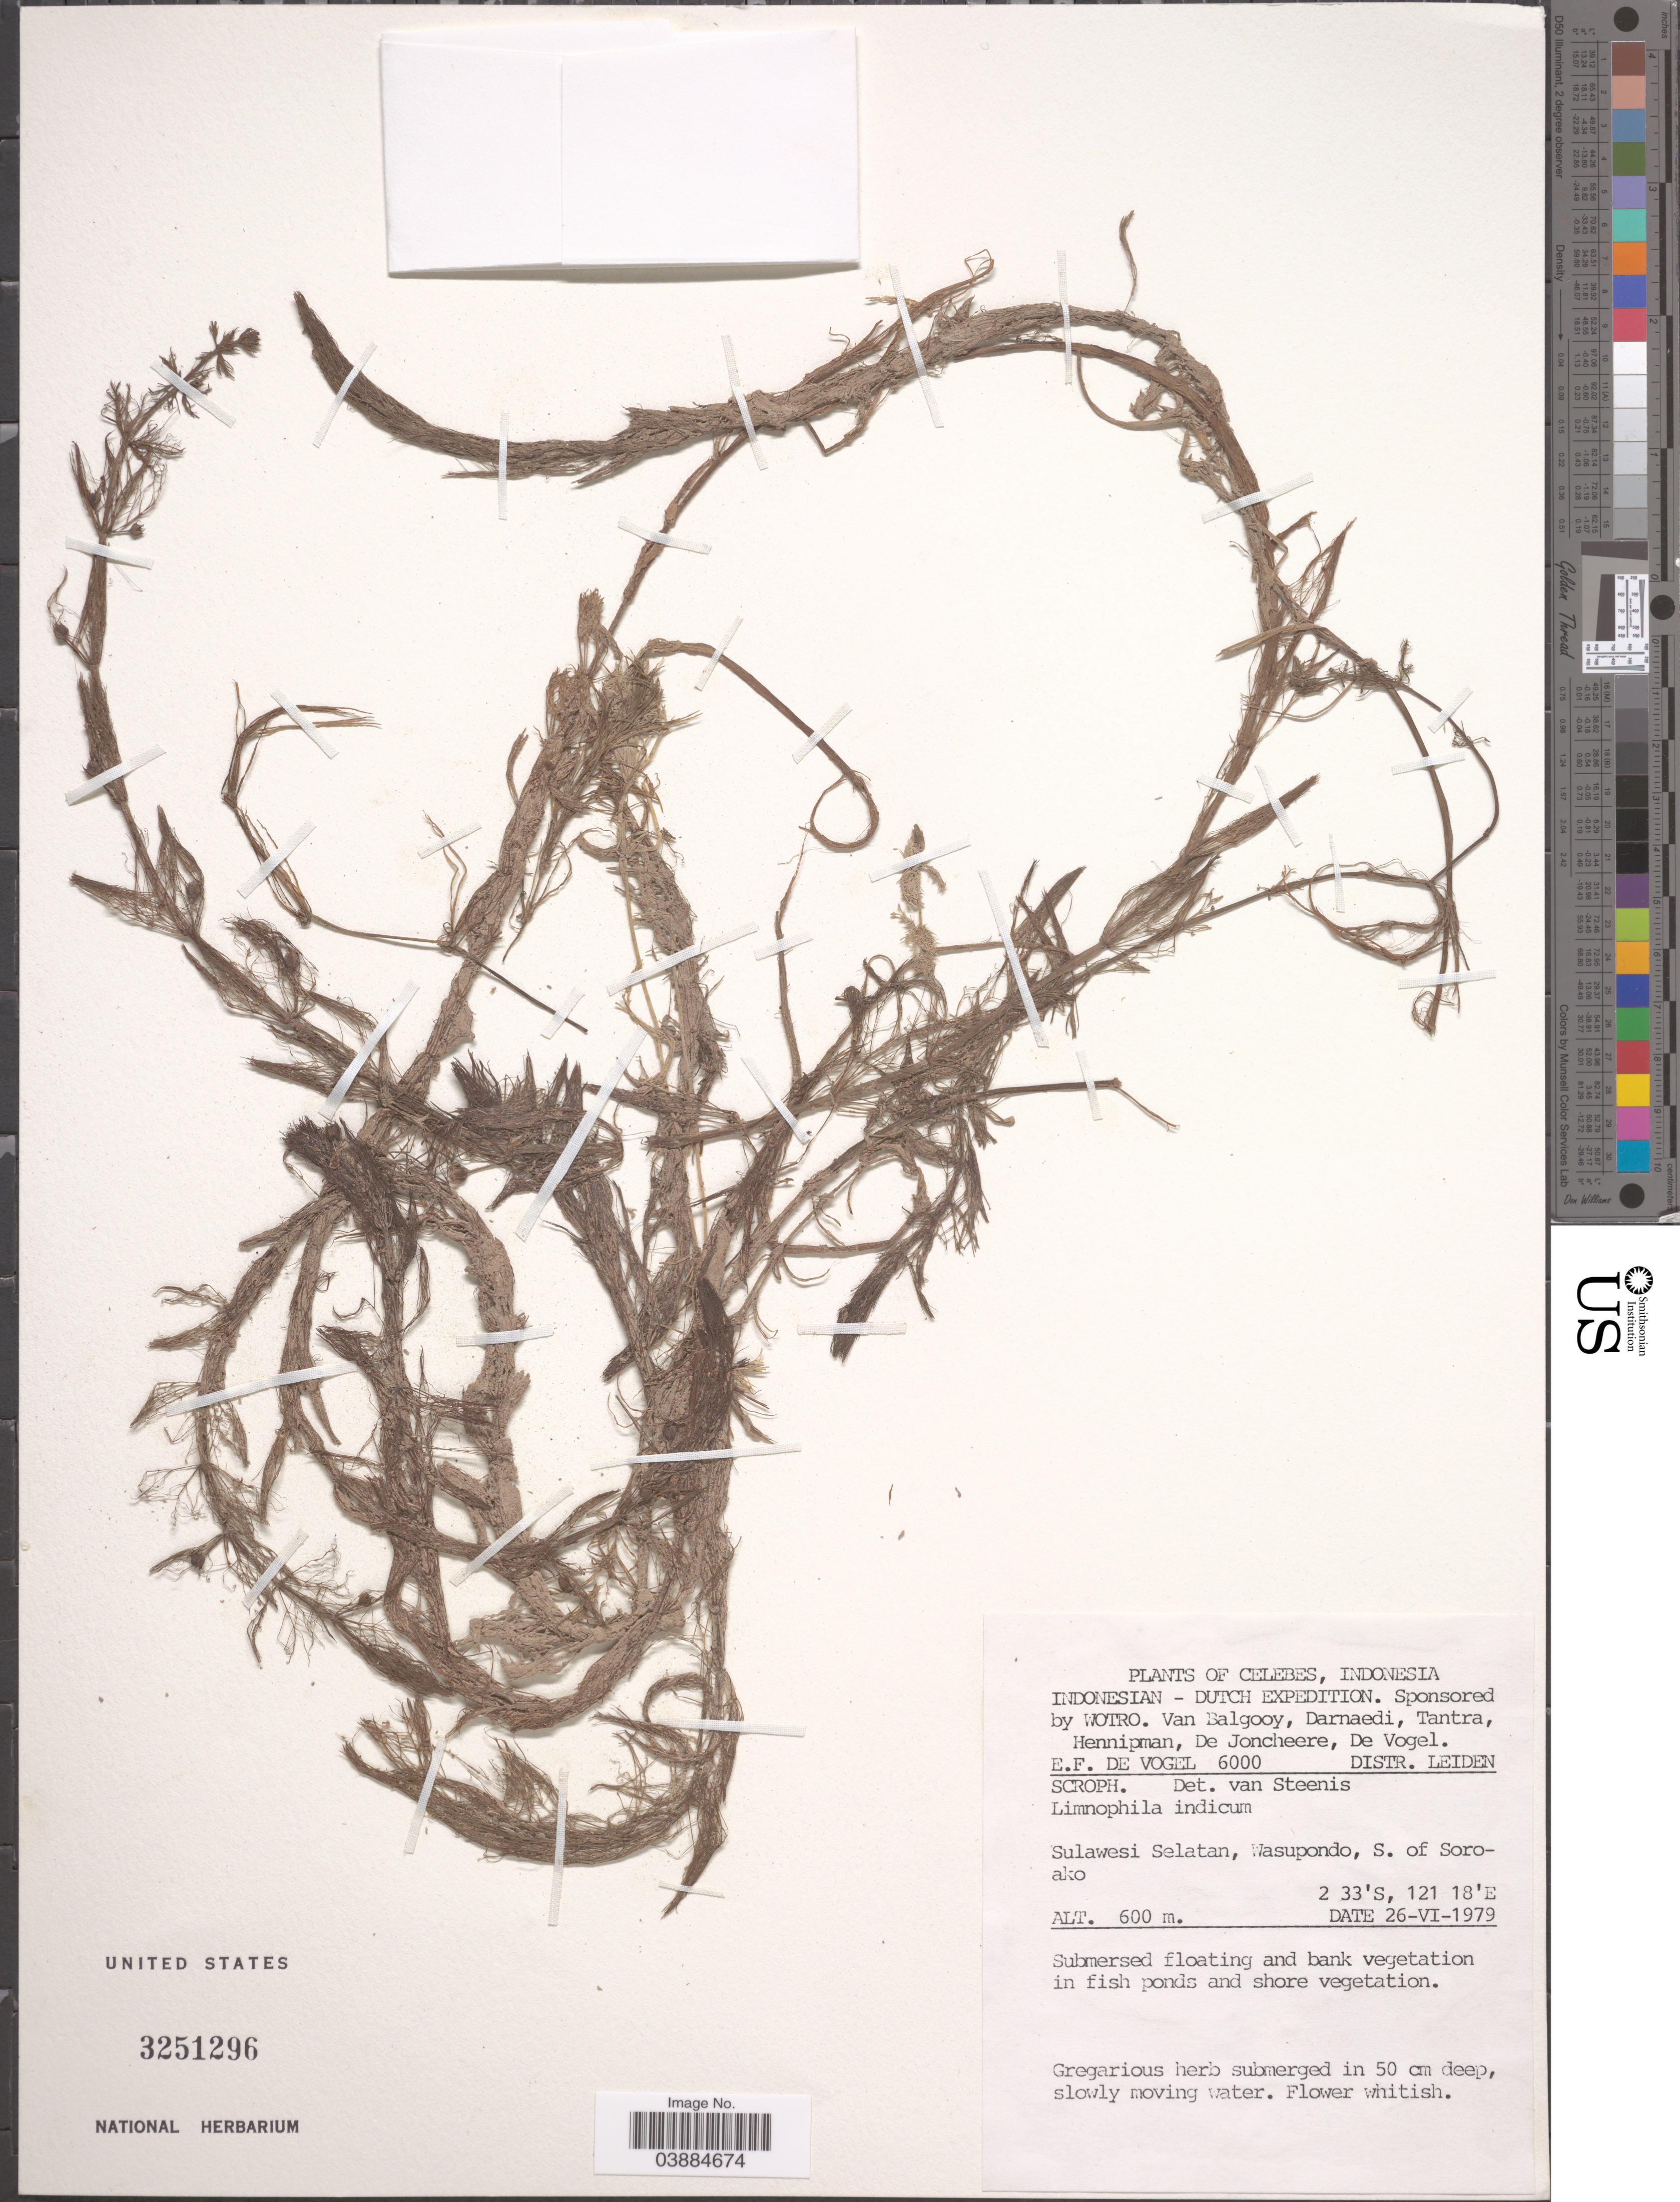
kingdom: Plantae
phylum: Tracheophyta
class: Magnoliopsida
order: Lamiales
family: Plantaginaceae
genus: Limnophila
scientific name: Limnophila indica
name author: (L.) Druce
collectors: E. F. de Vogel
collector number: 6000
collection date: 1979-06-26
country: Indonesia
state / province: Sulawesi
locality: Celebes. Sulawesi Selatan, Wasupondo, S. of Soroako.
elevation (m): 600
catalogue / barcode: US 3251296